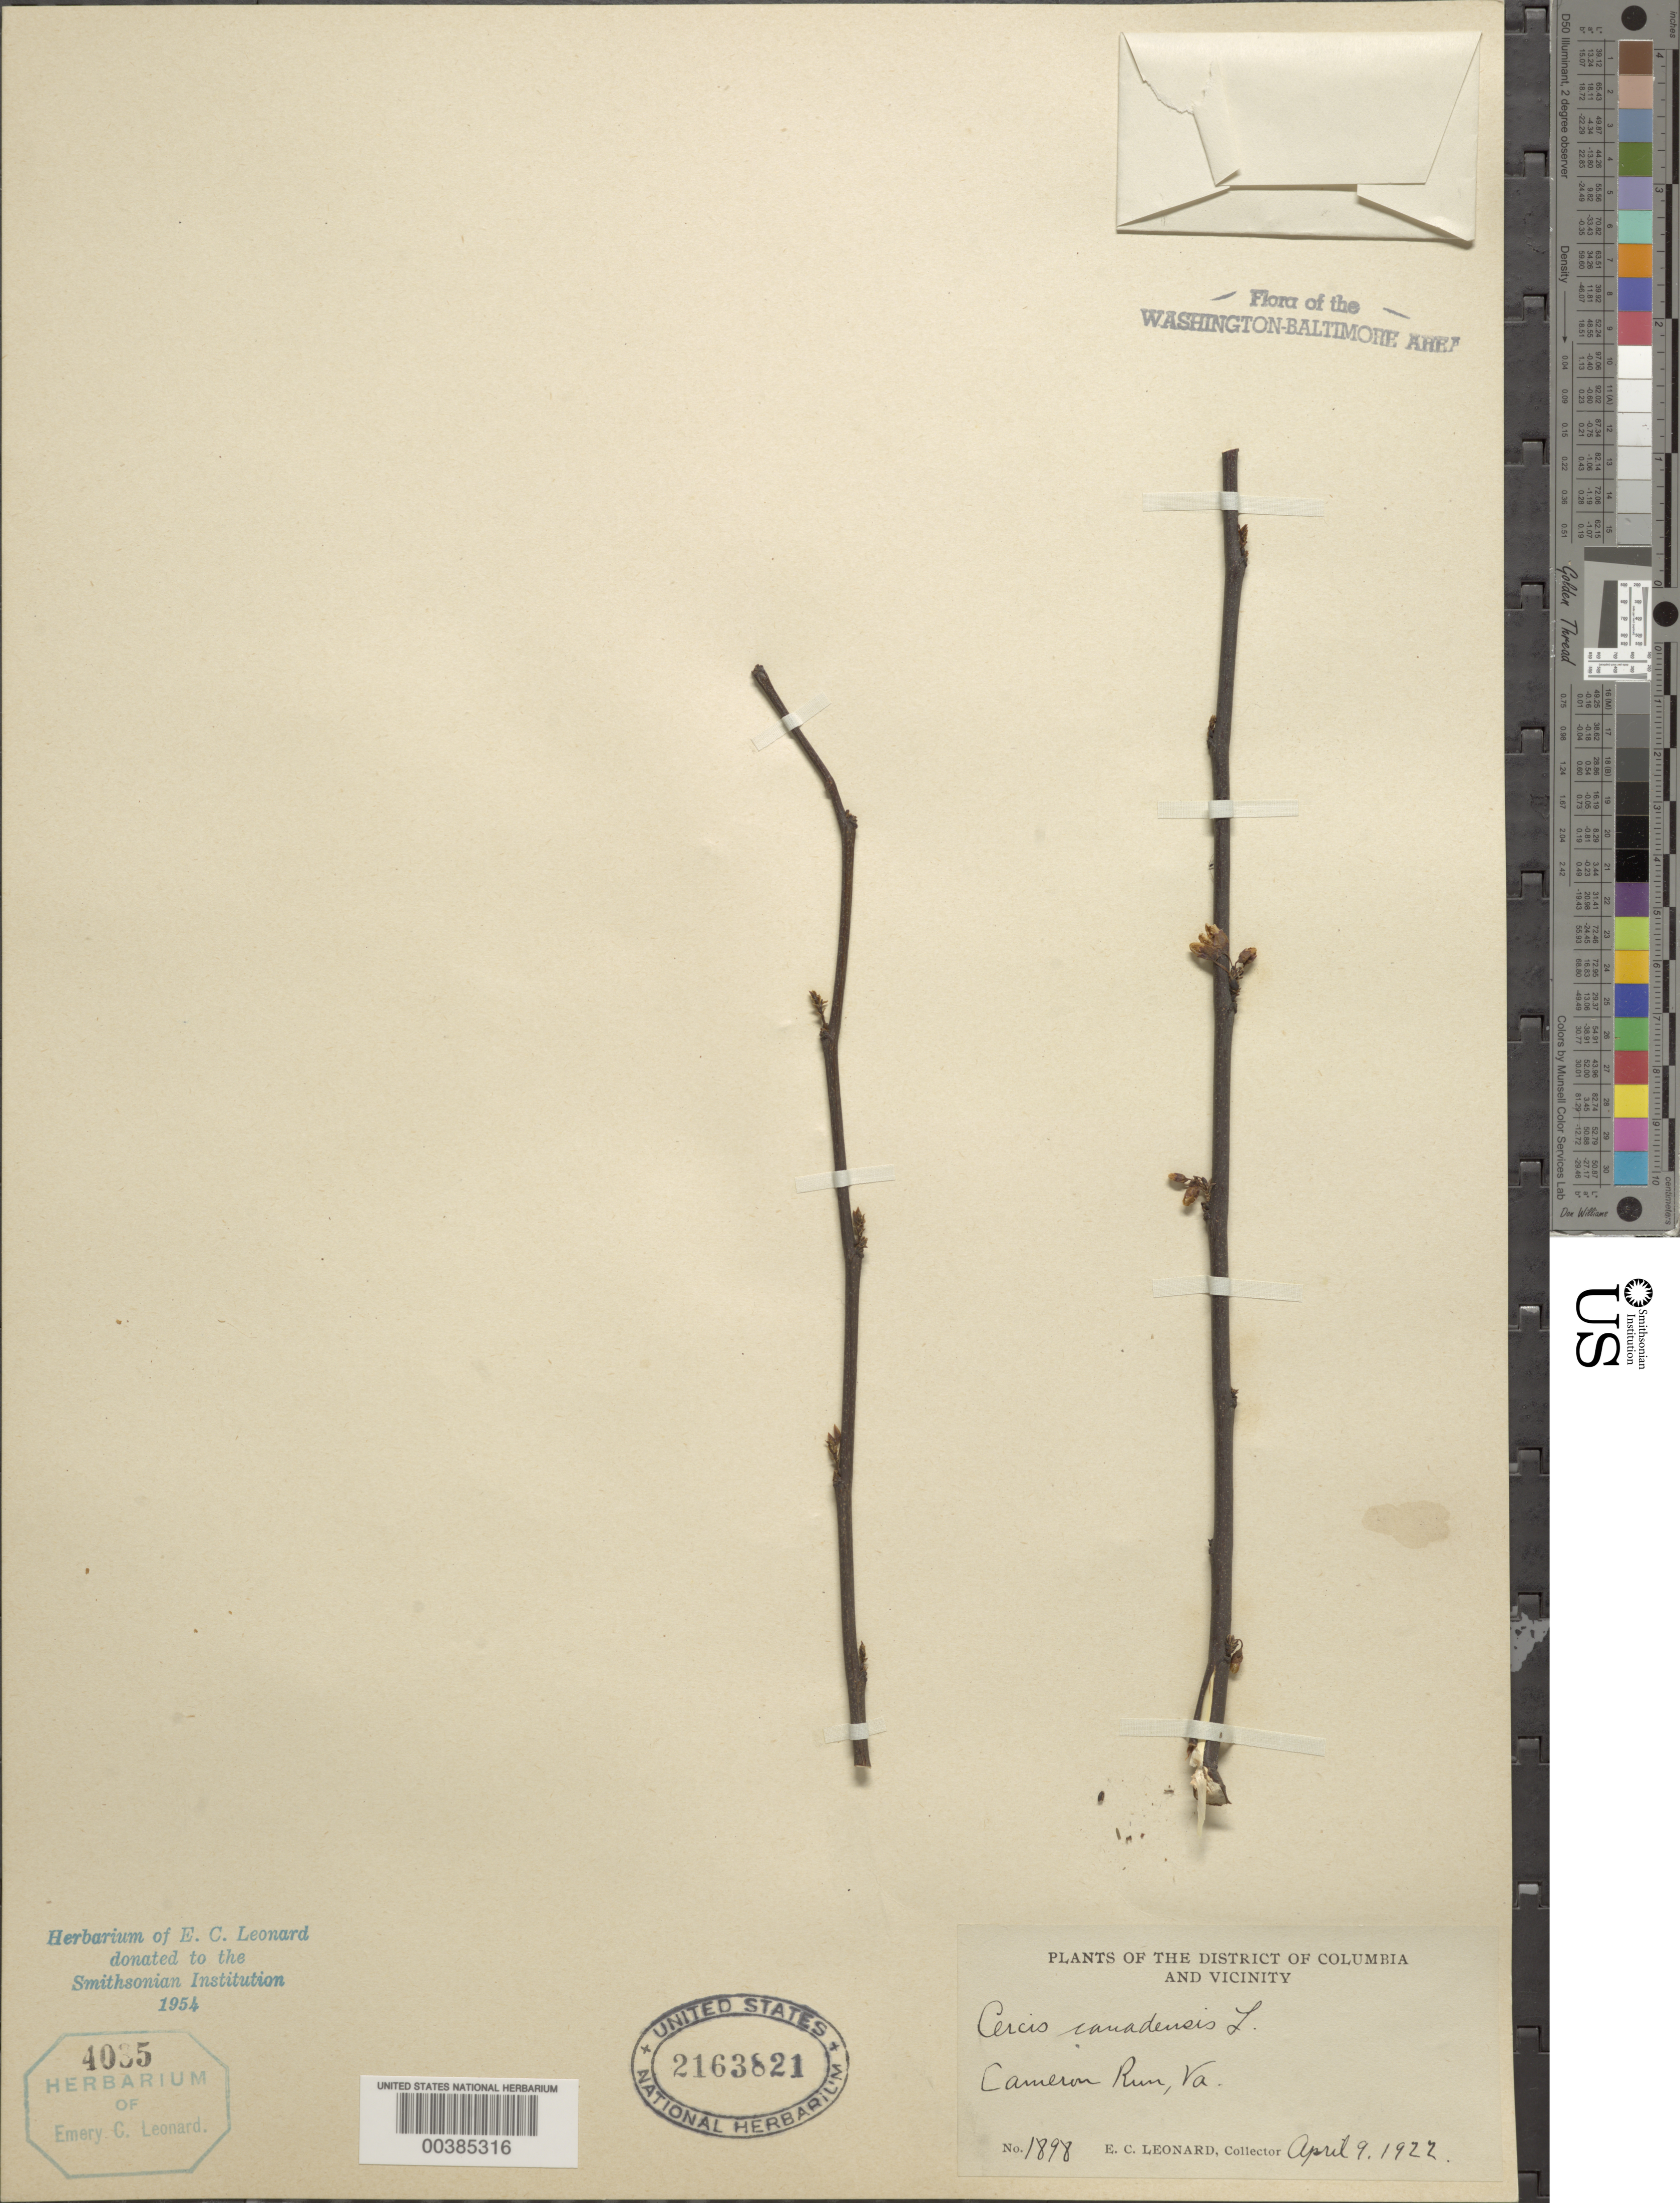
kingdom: Plantae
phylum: Tracheophyta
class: Magnoliopsida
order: Fabales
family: Fabaceae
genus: Cercis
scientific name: Cercis canadensis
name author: L.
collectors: E. C. Leonard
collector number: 1898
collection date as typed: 09 Apr 1922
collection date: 1922-04-09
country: United States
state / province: Virginia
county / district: Fairfax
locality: Cameron Run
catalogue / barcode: US 2163821